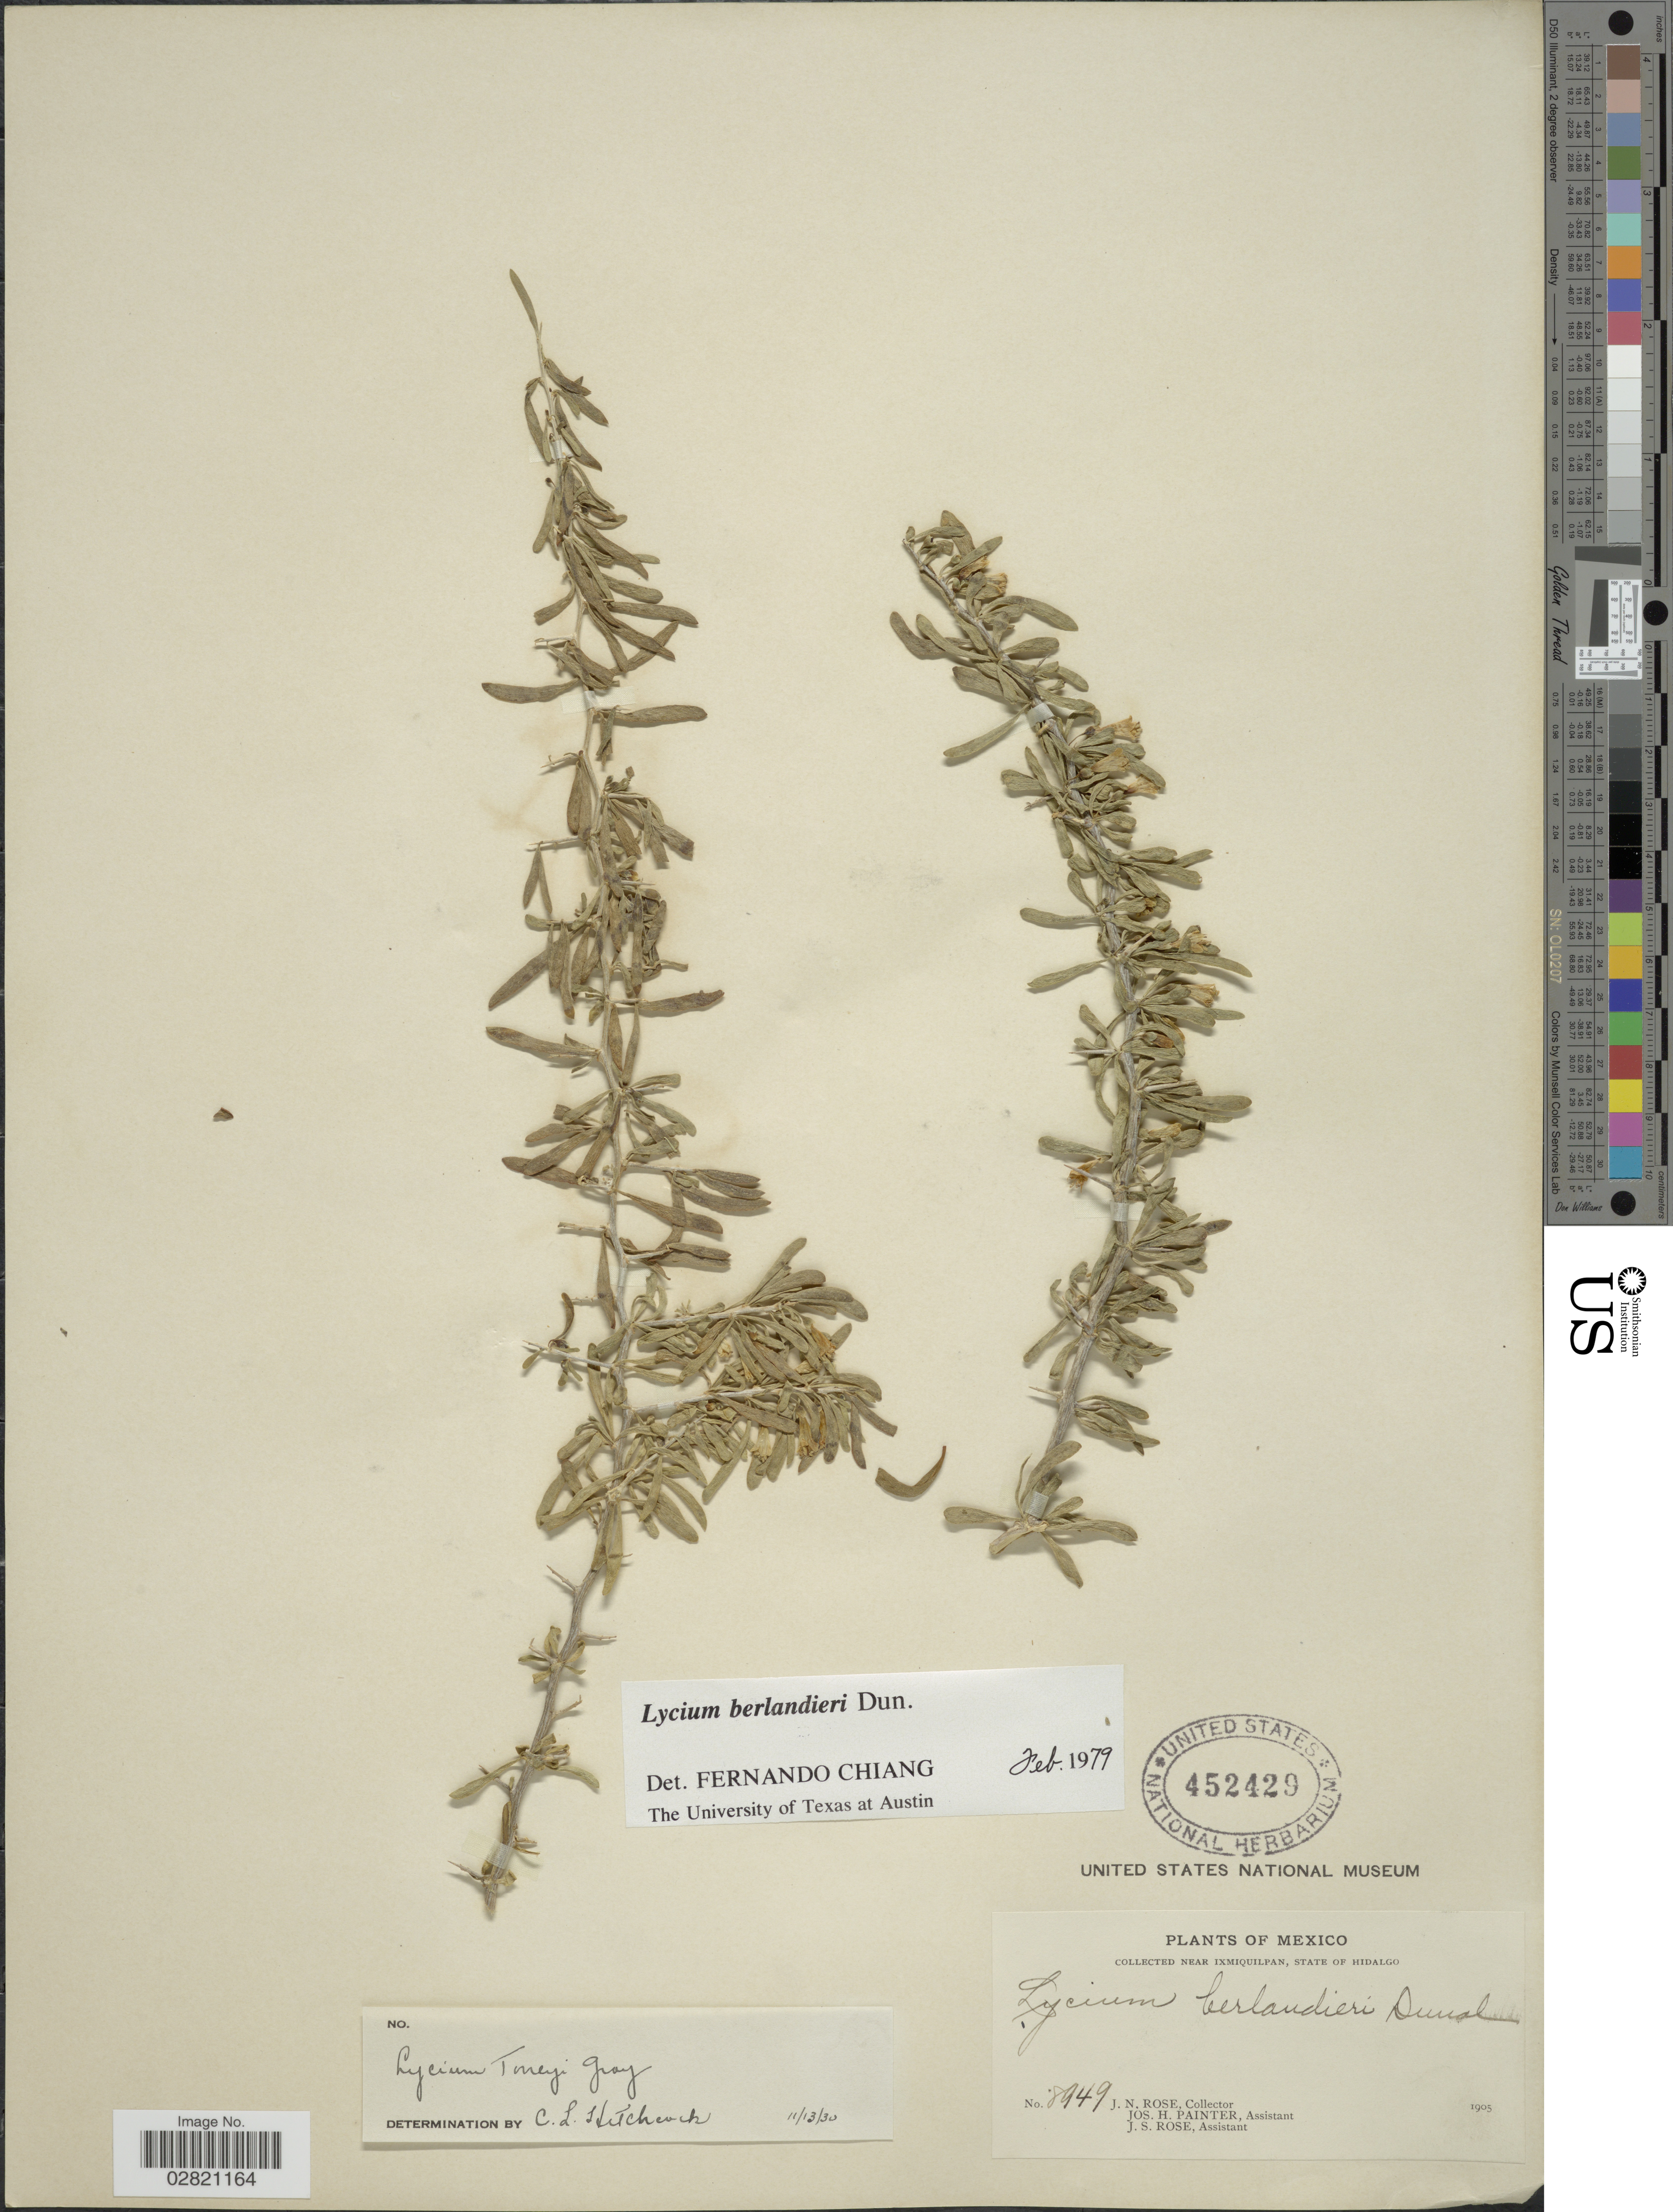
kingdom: Plantae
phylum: Tracheophyta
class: Magnoliopsida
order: Solanales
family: Solanaceae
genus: Lycium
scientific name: Lycium berlandieri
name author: Dunal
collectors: J. N. Rose, J. H. Painter & J. S. Rose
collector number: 8949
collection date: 1905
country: Mexico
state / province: Hidalgo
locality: Near Ixmiquilpan, State of Hidalgo.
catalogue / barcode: US 452429